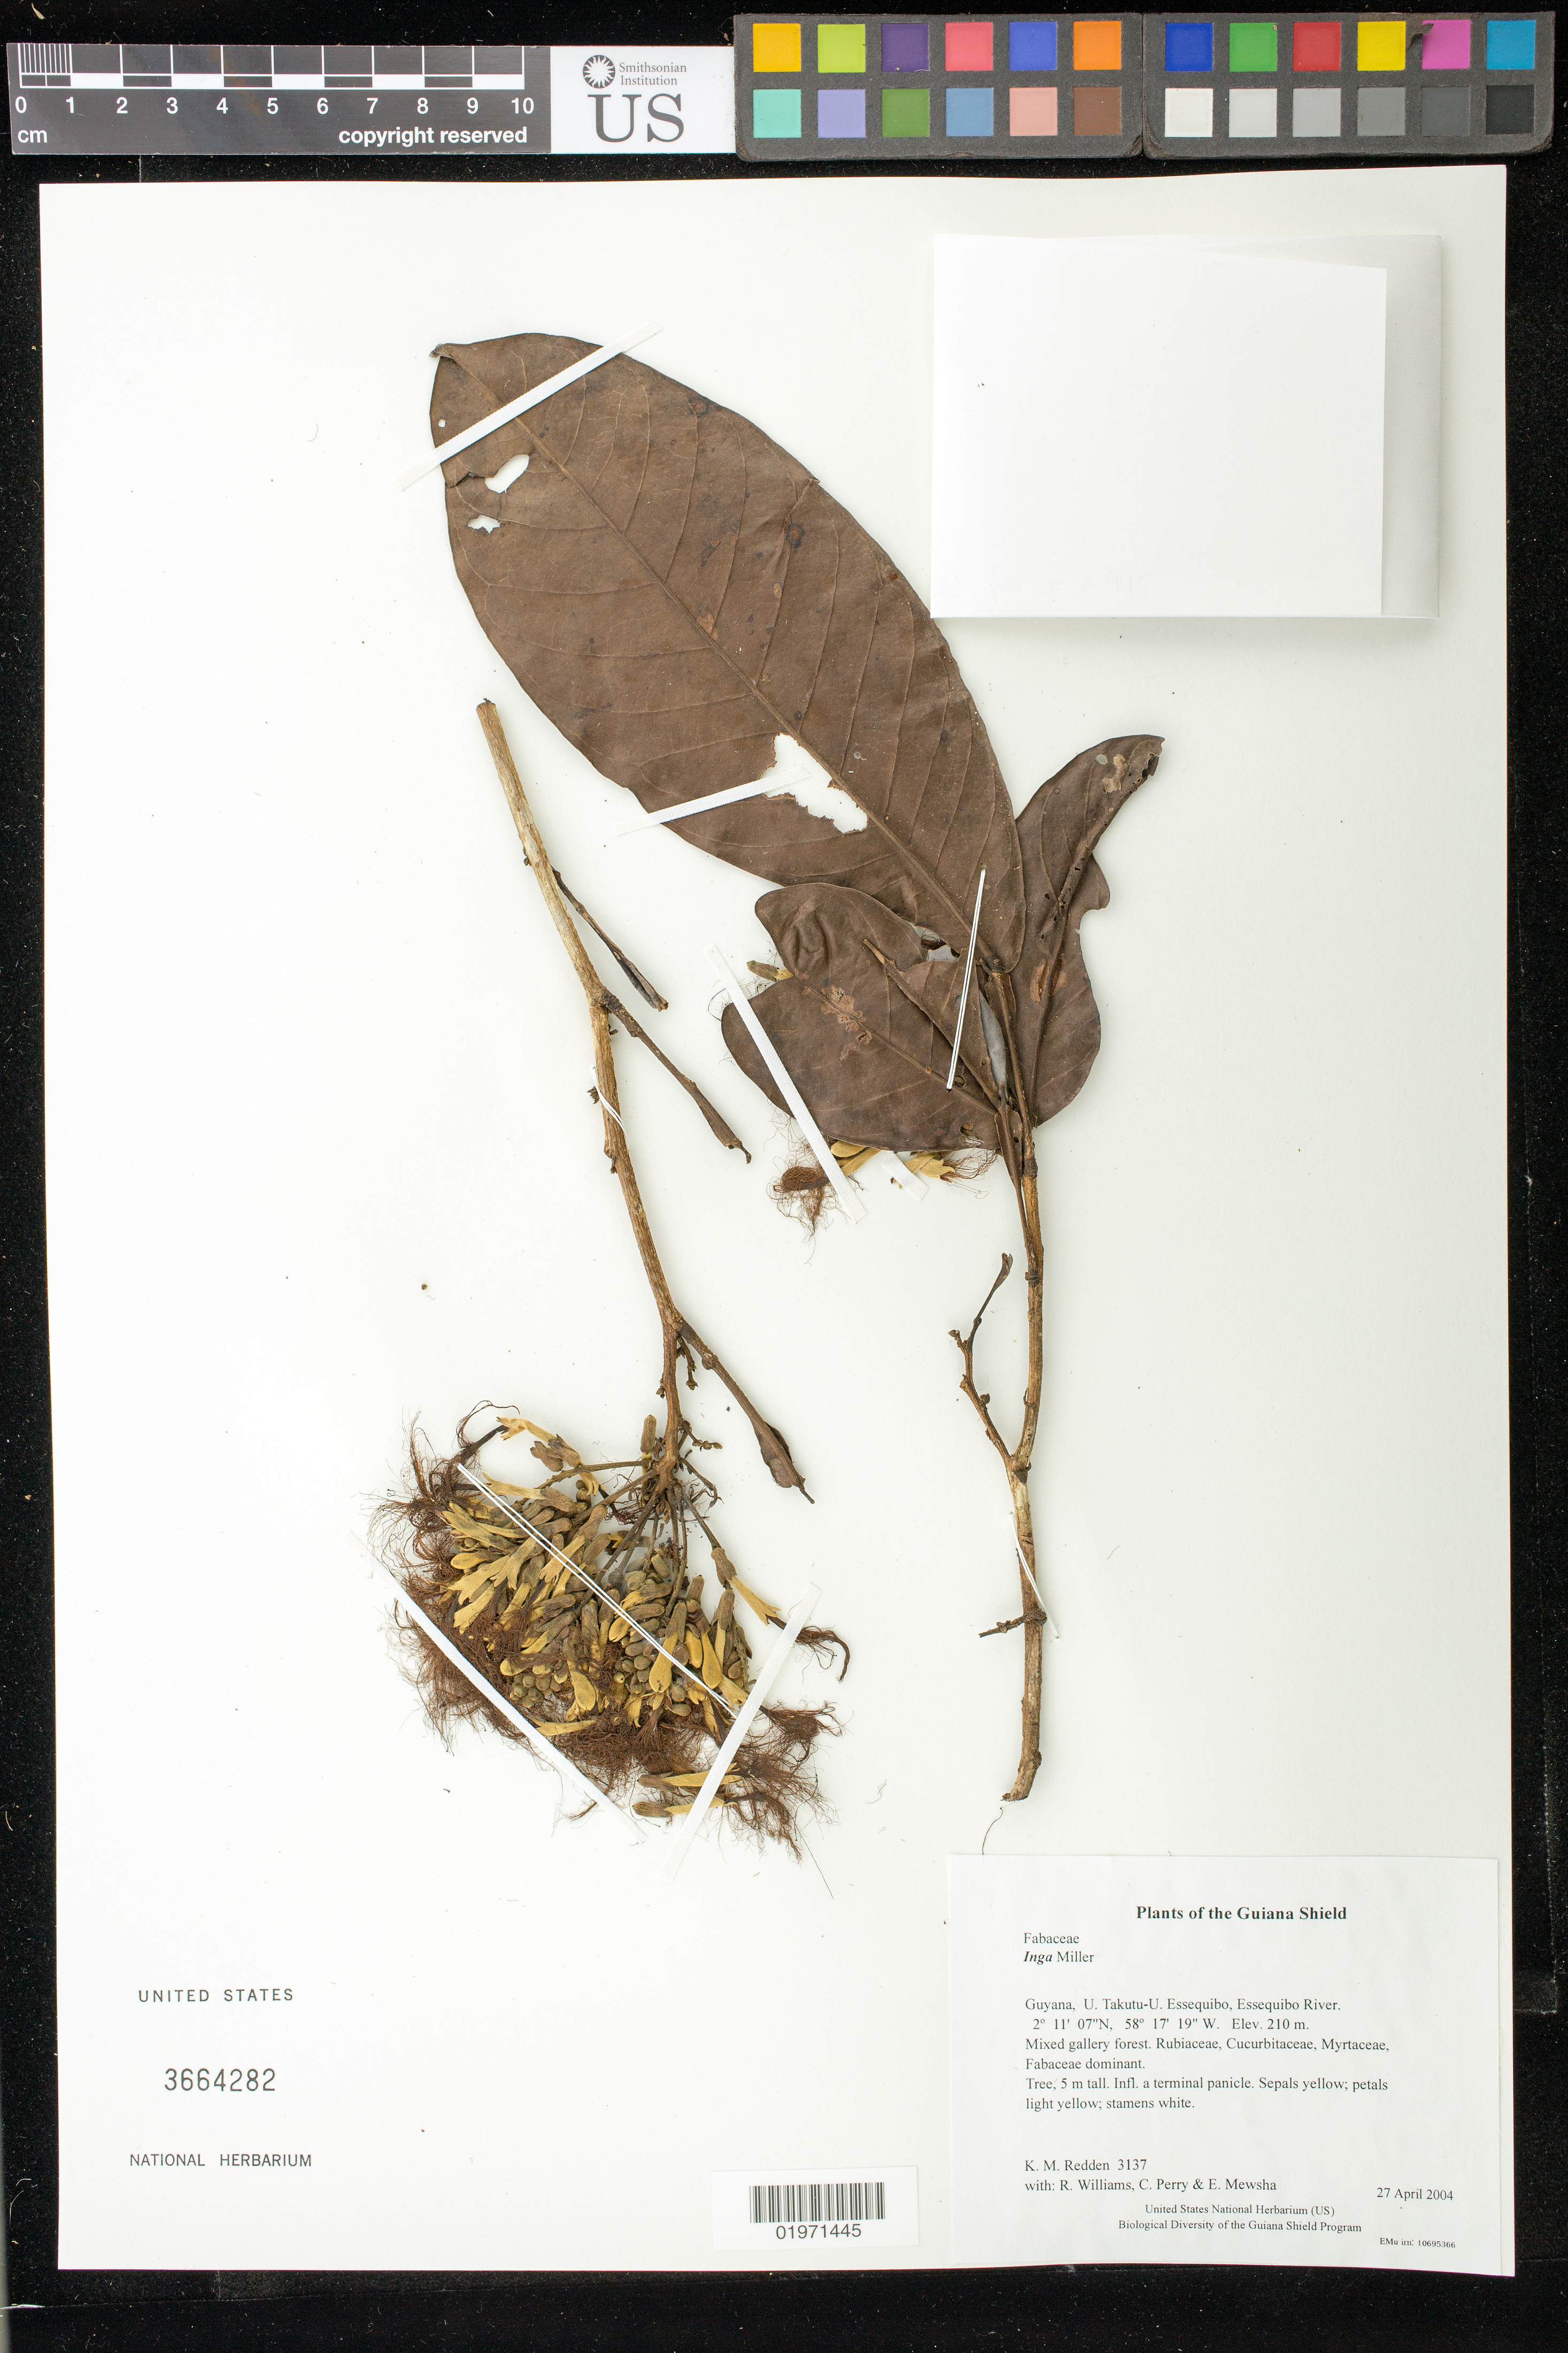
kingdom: Plantae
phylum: Tracheophyta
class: Magnoliopsida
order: Fabales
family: Fabaceae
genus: Inga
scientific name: Inga sp.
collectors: K. M. Redden, R. Williams, C. Perry & E. Mewsha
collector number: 3137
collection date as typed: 27 April 2004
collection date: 2004-04-27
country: Guyana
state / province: U. Takutu-U. Essequibo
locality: Essequibo River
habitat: Mixed gallery forest. Rubiaceae, Cucurbitaceae, Myrtaceae, Fabaceae dominant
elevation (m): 210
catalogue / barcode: US 3664282